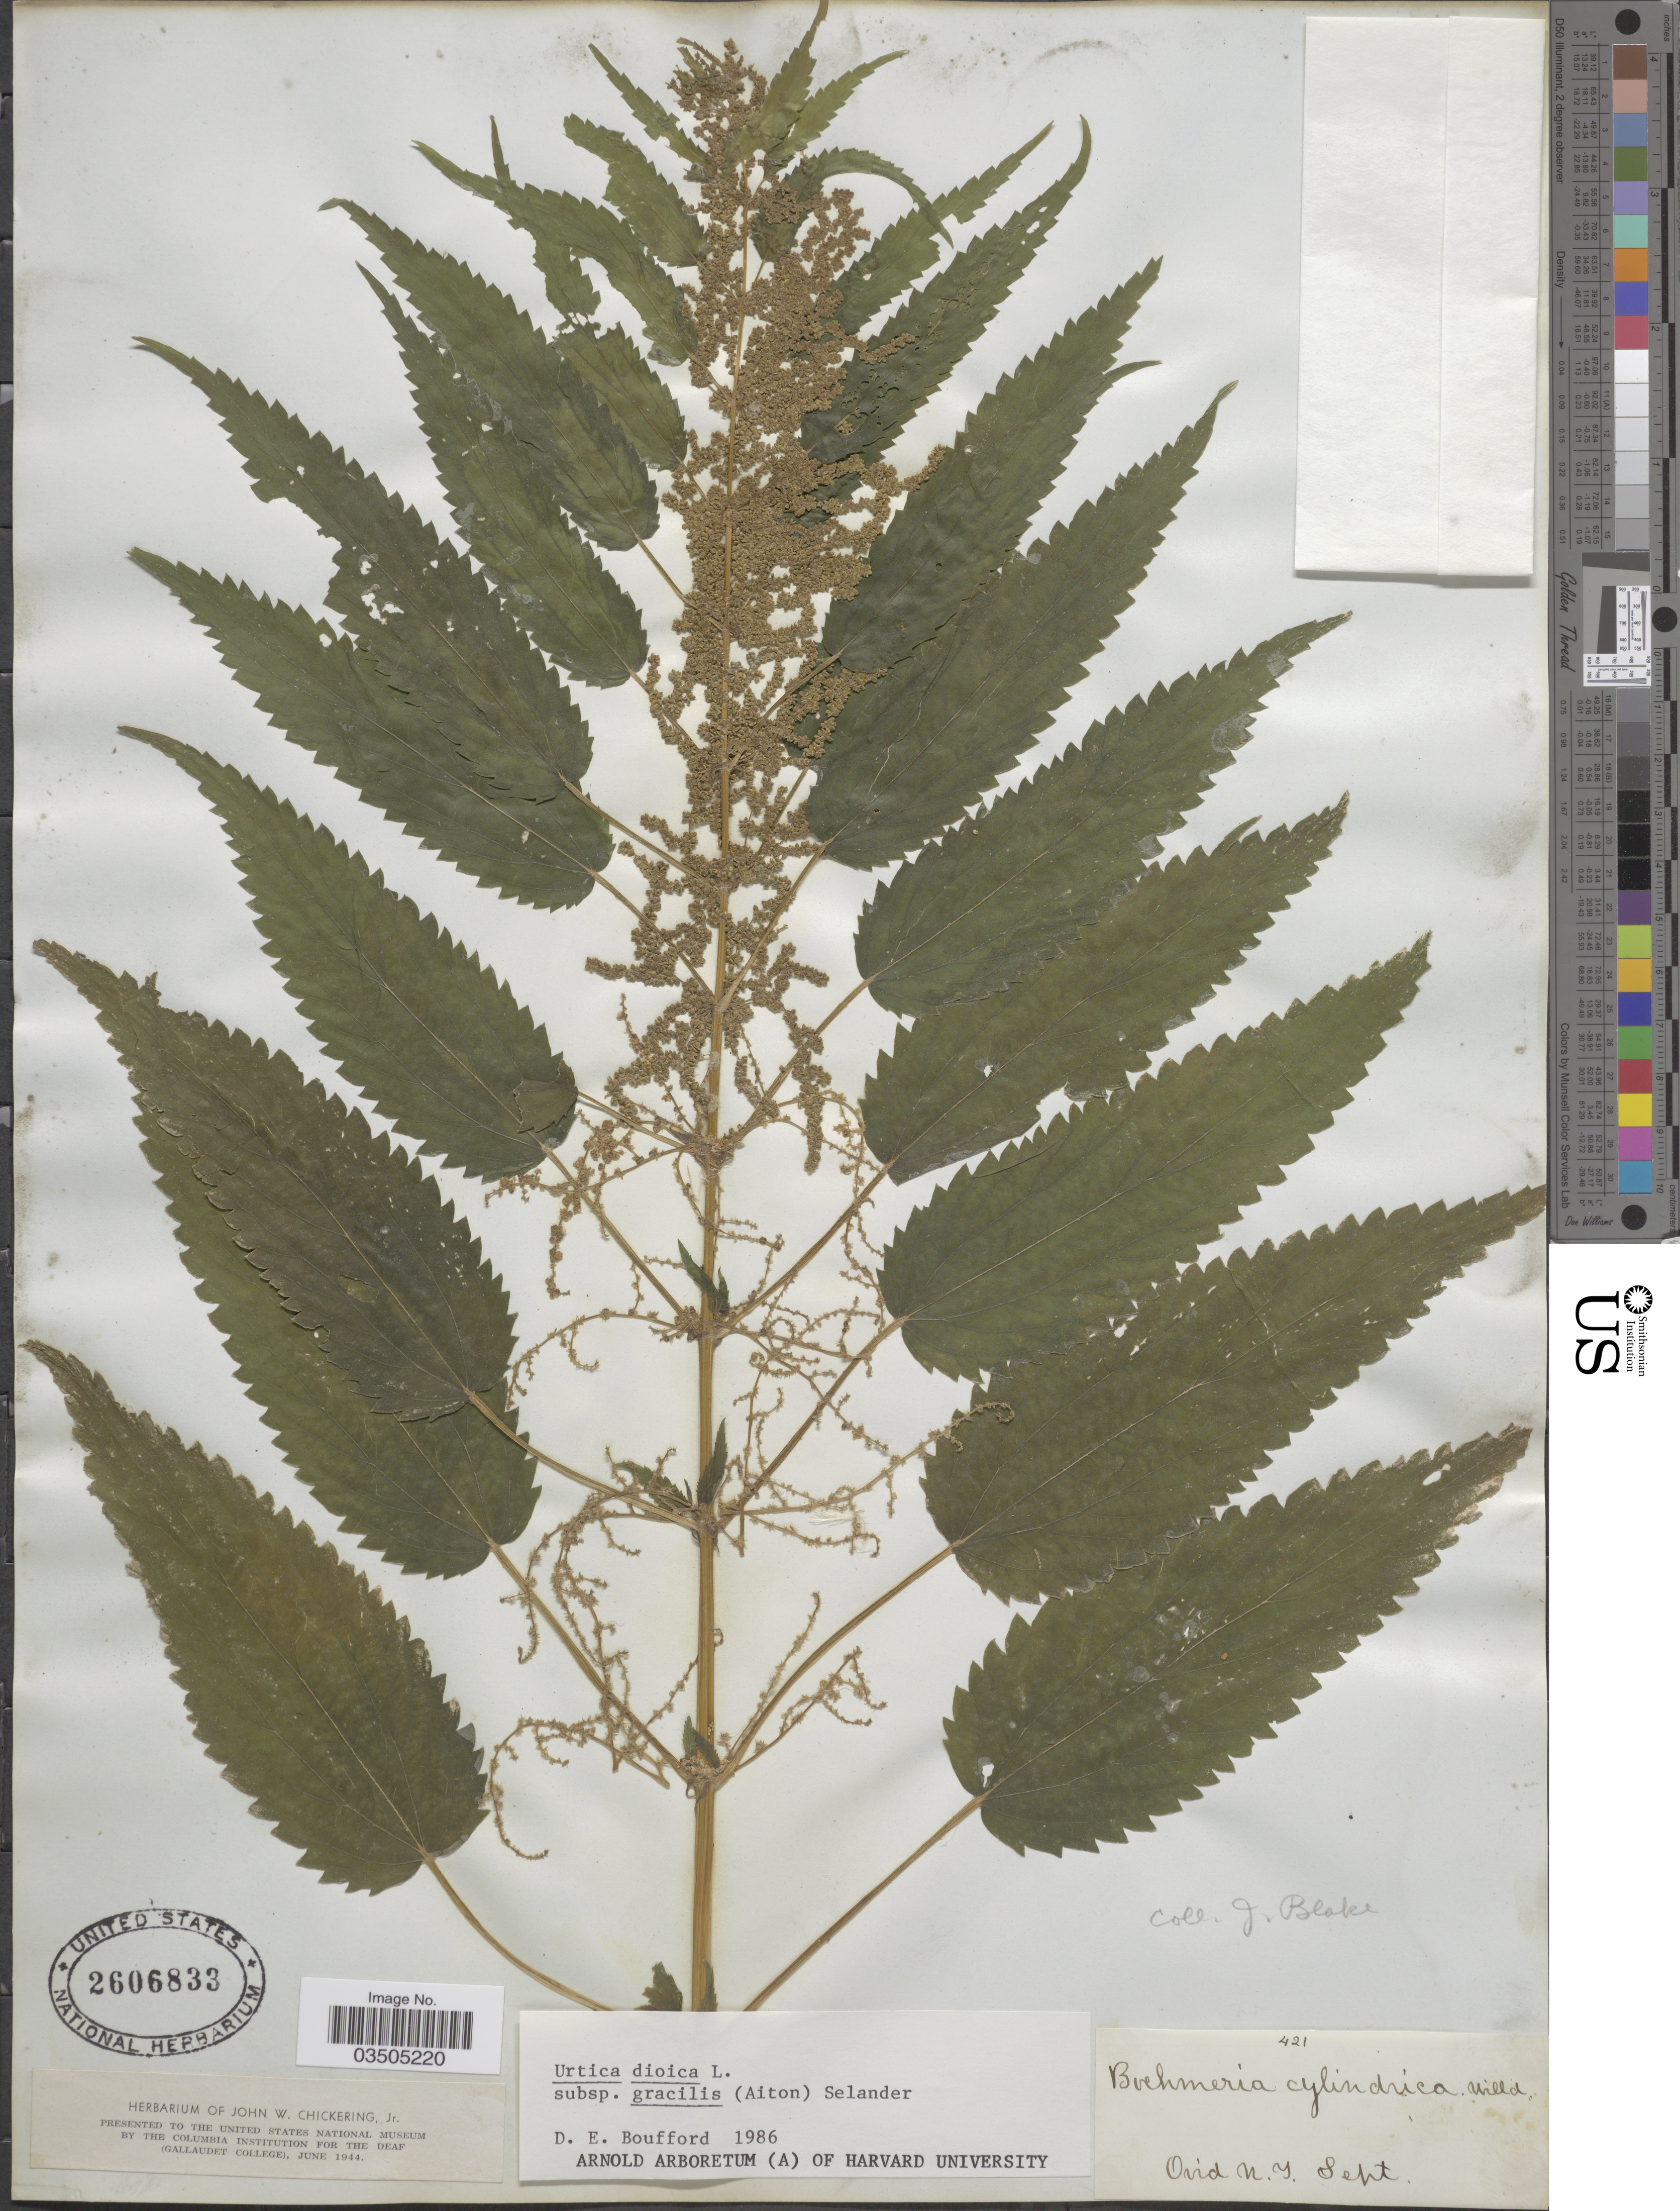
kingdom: Plantae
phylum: Tracheophyta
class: Magnoliopsida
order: Rosales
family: Urticaceae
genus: Urtica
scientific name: Urtica dioica subsp. gracilis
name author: L.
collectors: J. Blake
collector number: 421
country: United States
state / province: New York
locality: Ovid.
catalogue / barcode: US 2606833